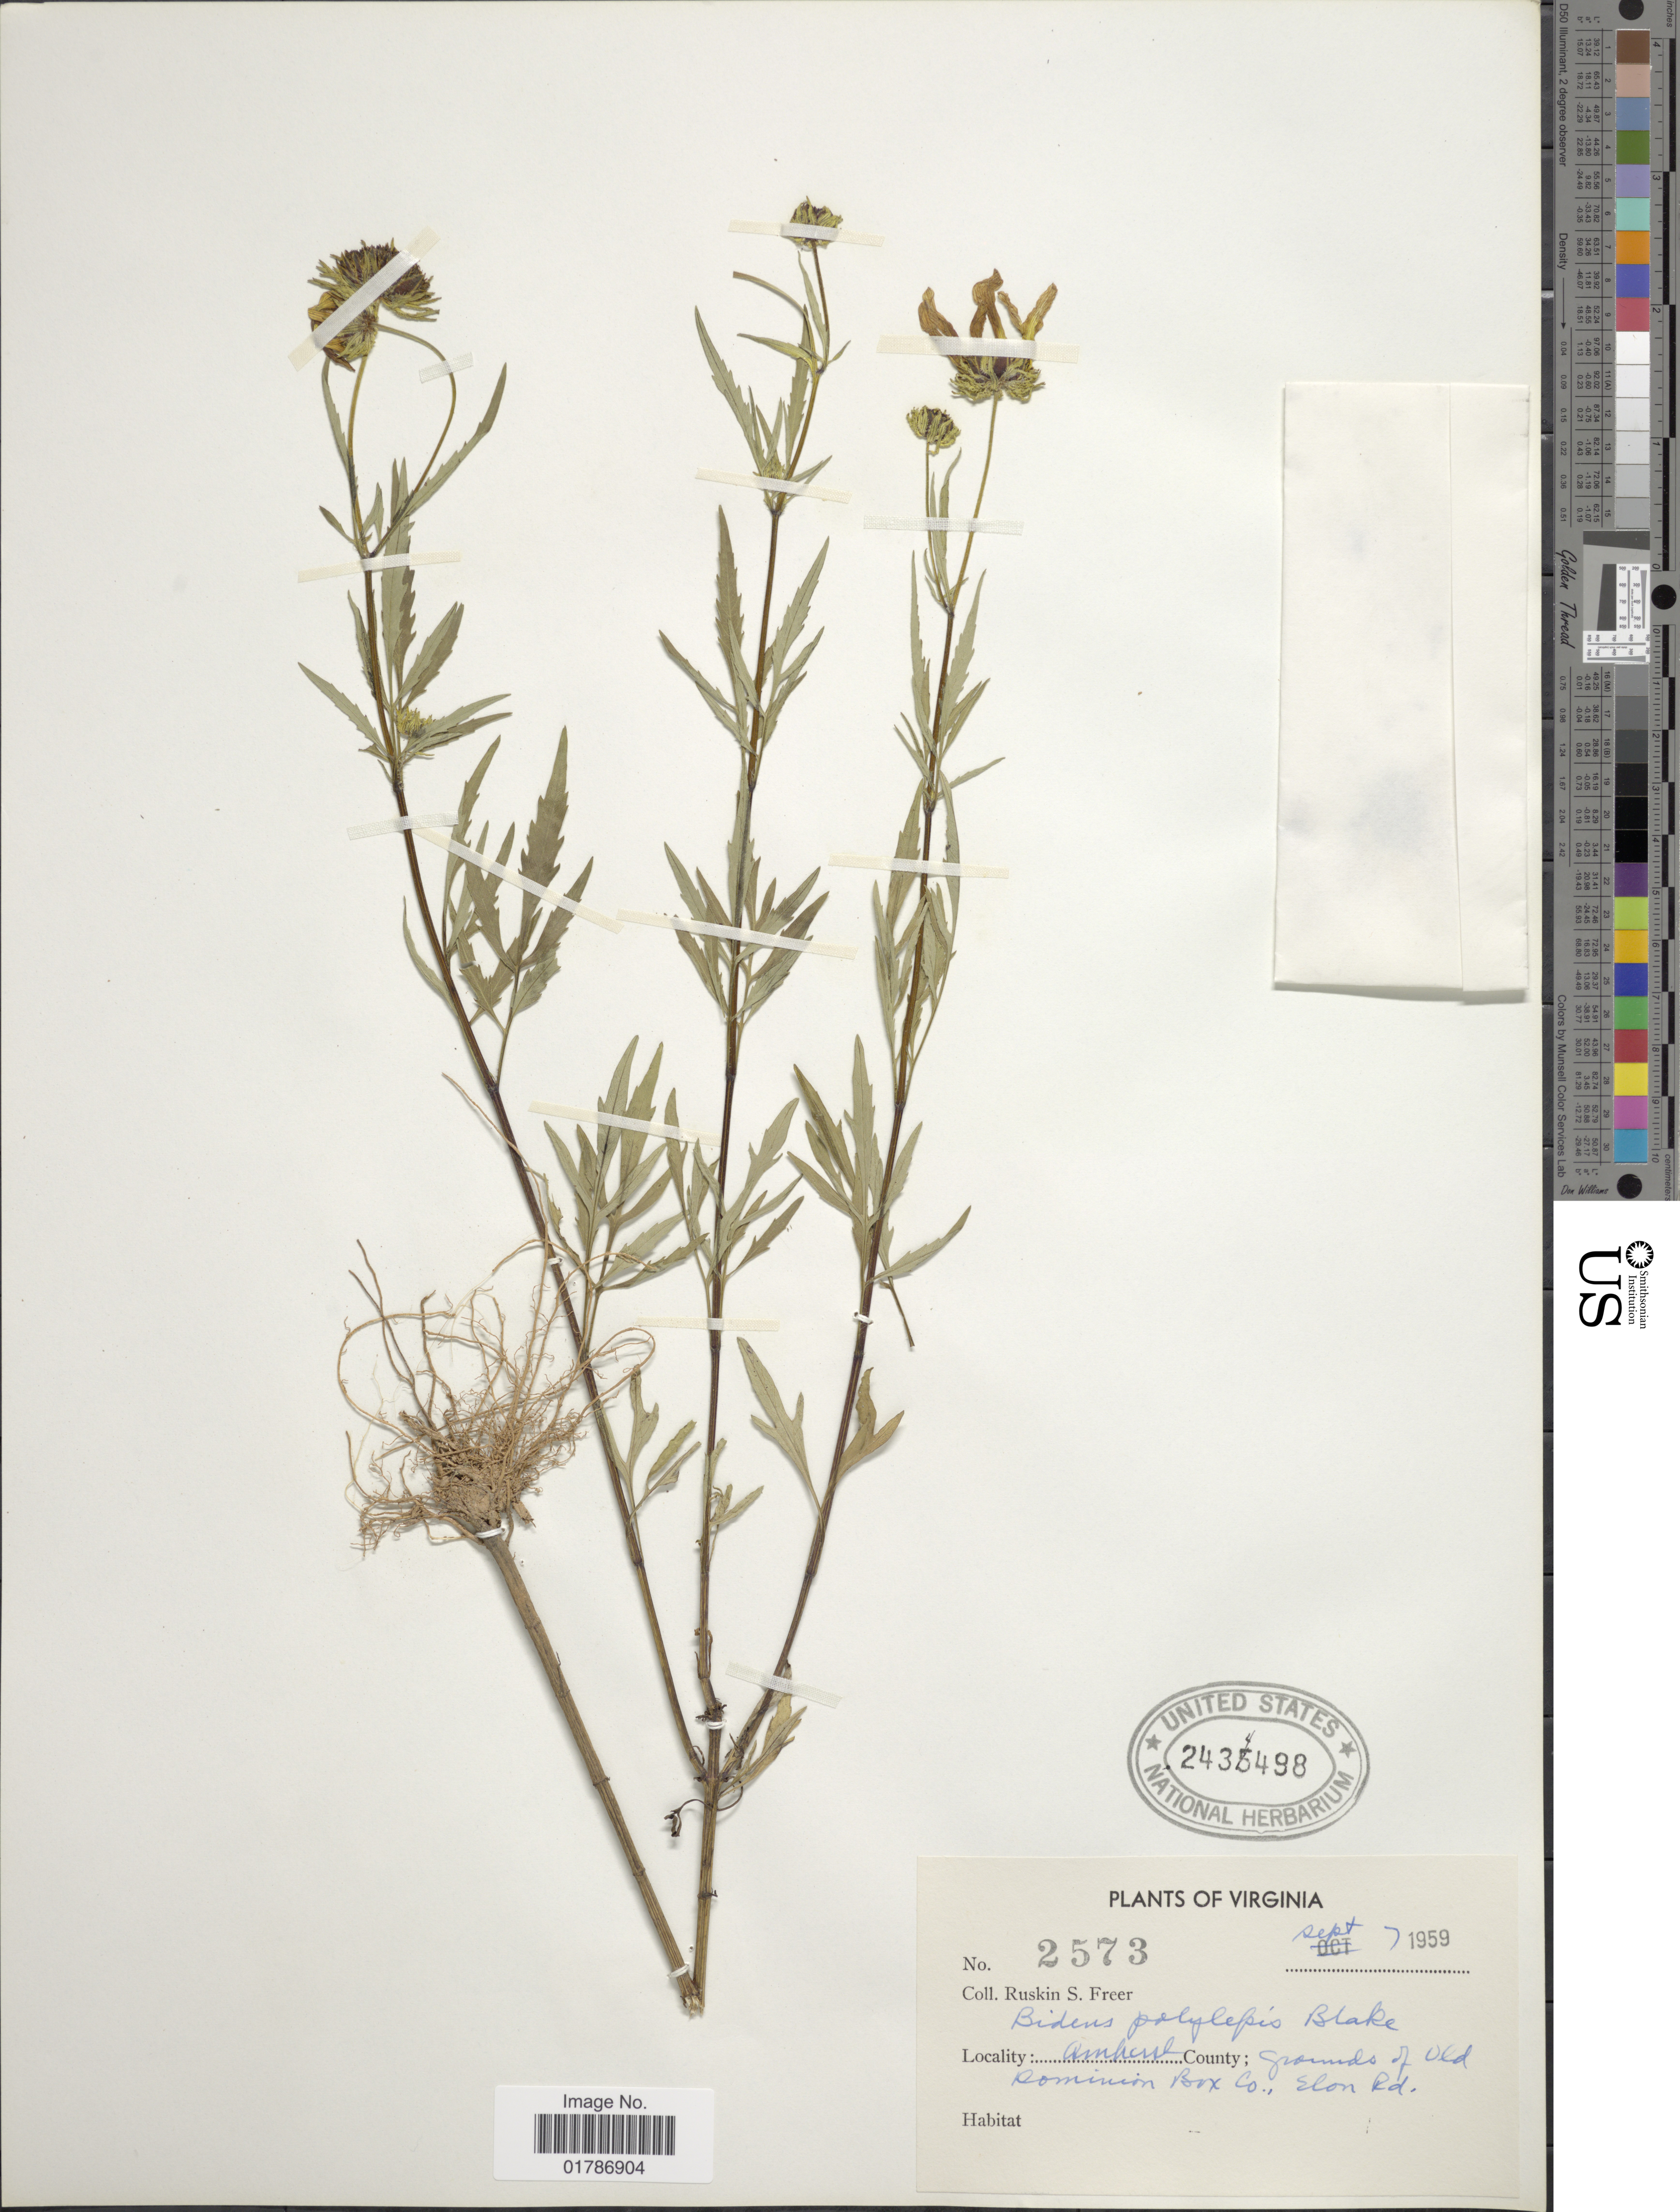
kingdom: Plantae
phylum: Tracheophyta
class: Magnoliopsida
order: Asterales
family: Asteraceae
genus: Bidens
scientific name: Bidens polylepis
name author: S.F. Blake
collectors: R. Freer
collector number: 2573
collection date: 1959-09-07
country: United States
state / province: Virginia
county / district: Amherst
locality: Amherst County, Rominion Box Co., Elon Rd.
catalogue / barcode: US 2434498